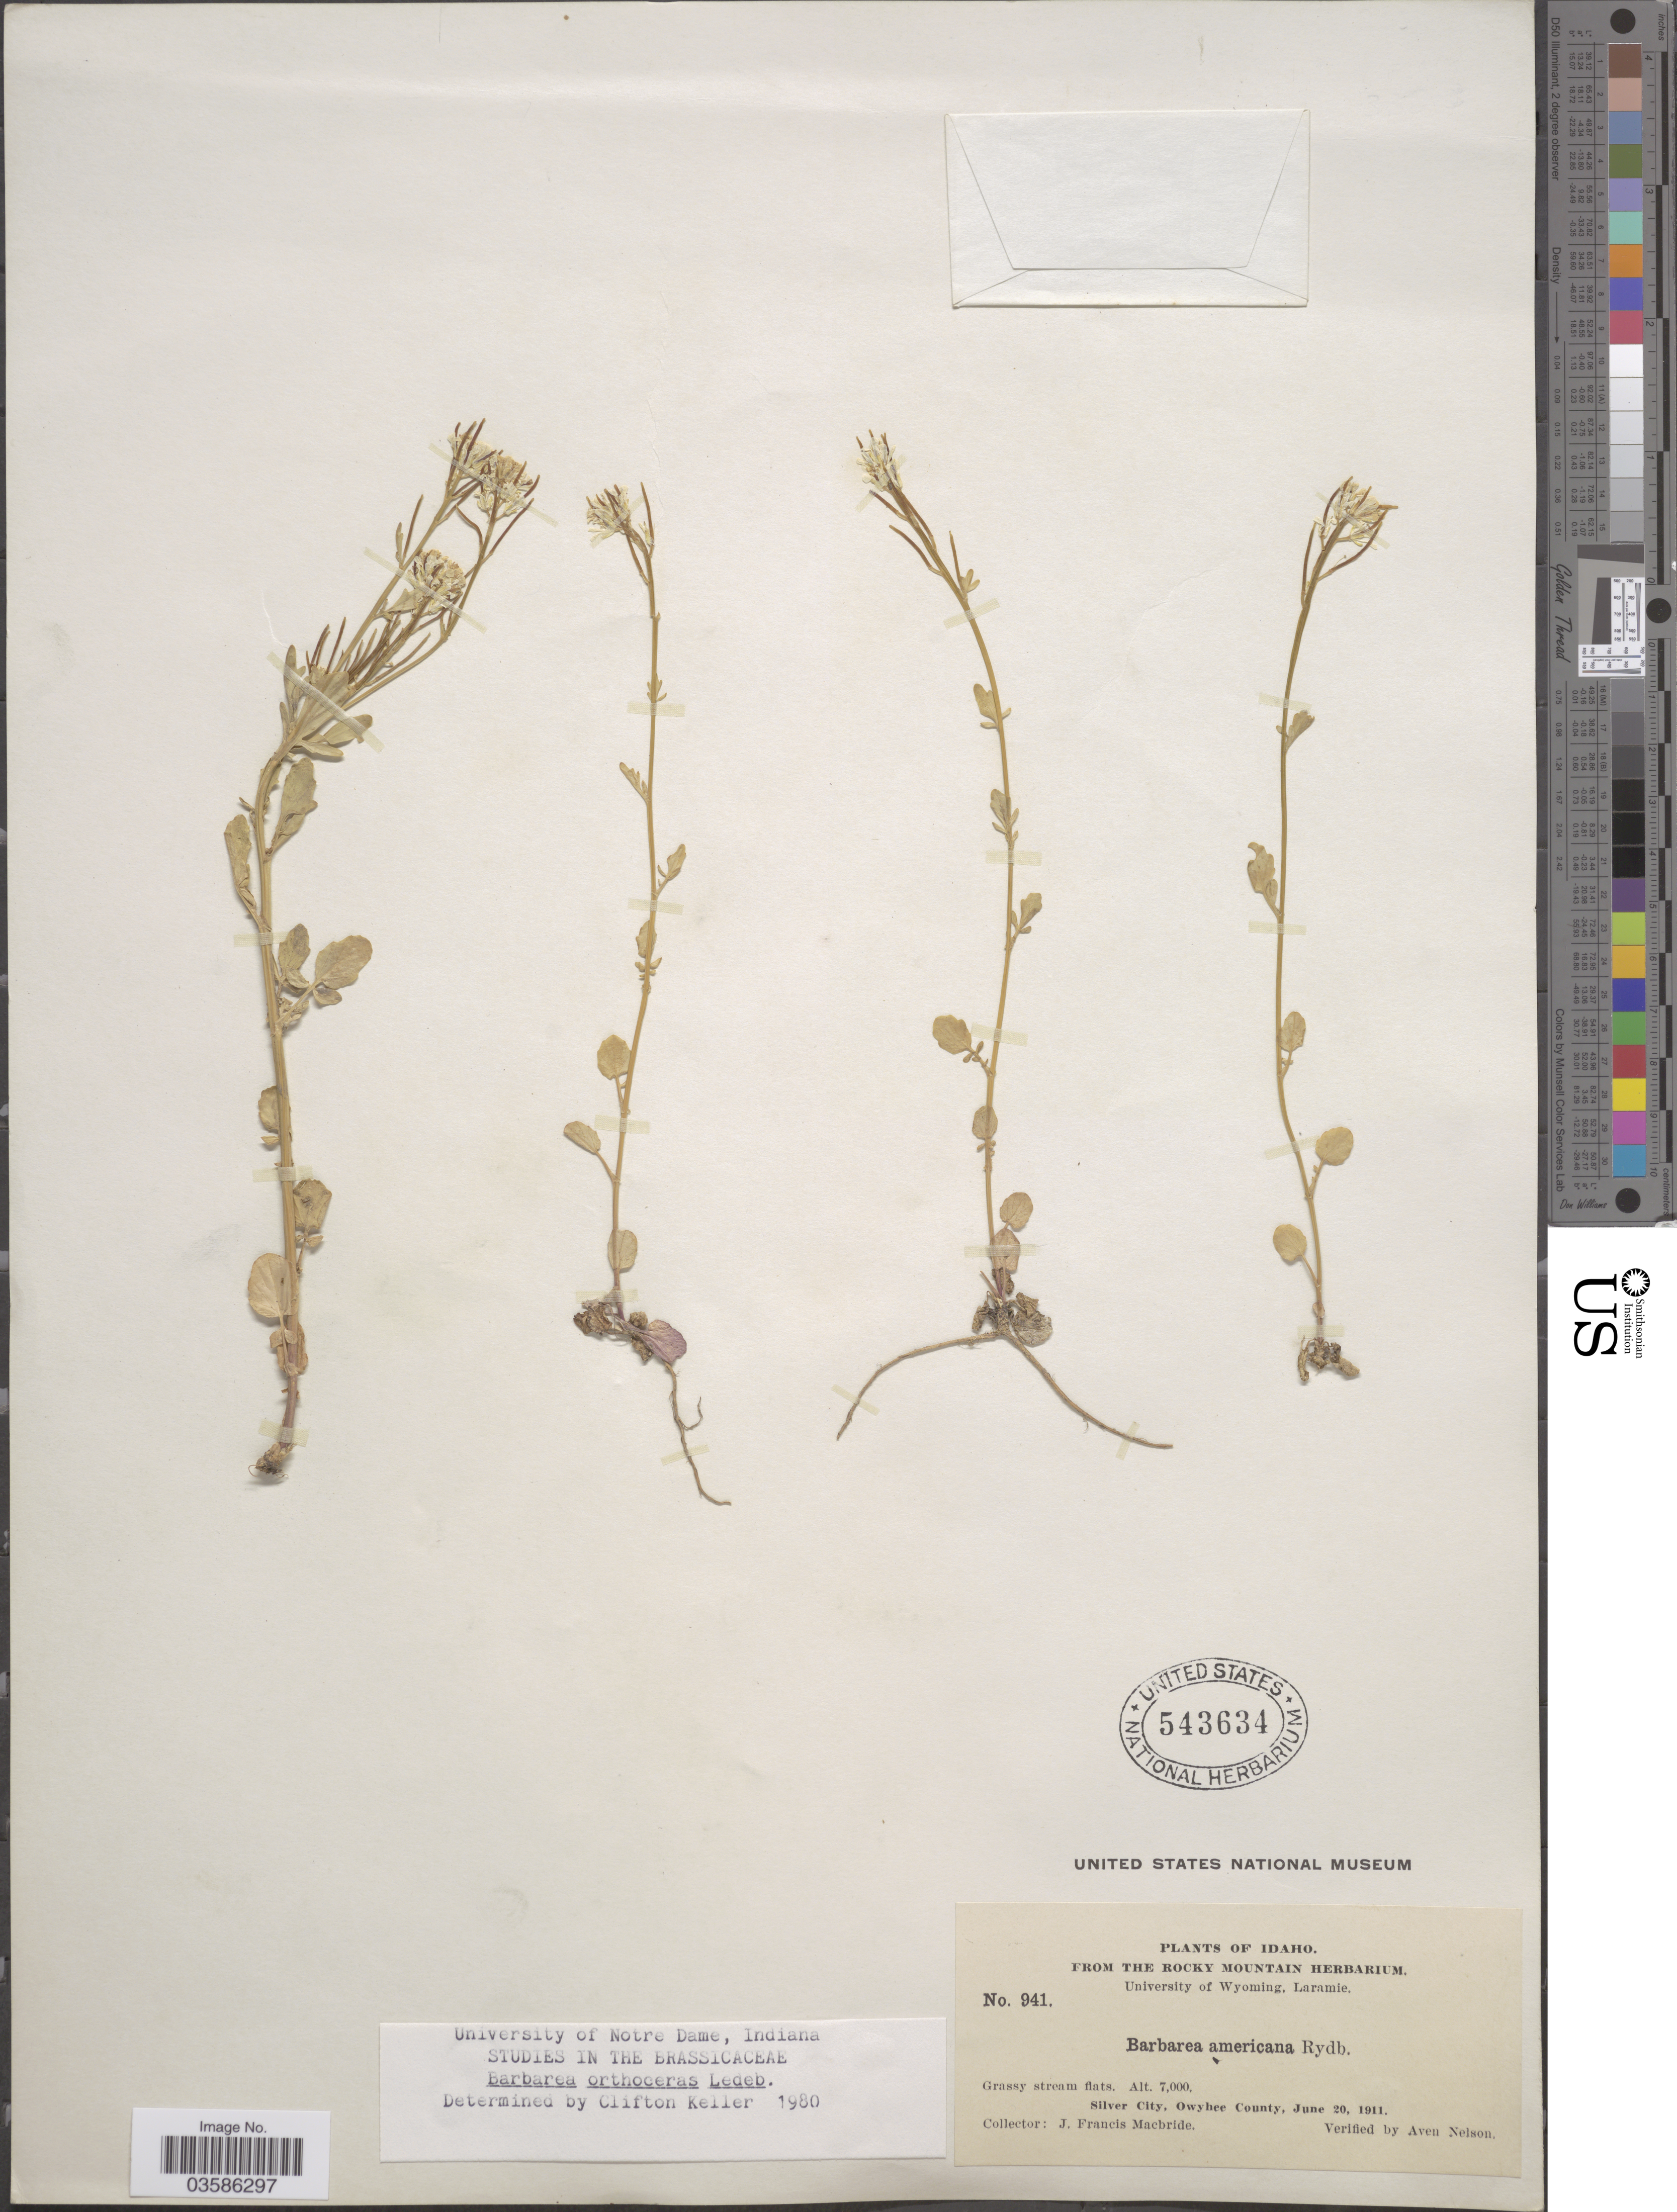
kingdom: Plantae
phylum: Tracheophyta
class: Magnoliopsida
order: Brassicales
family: Brassicaceae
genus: Barbarea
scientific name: Barbarea orthoceras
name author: Ledeb.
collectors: J. F. Macbride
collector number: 941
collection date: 1911-06-20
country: United States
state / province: Idaho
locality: Silver City, Owyhee County.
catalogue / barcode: US 543634